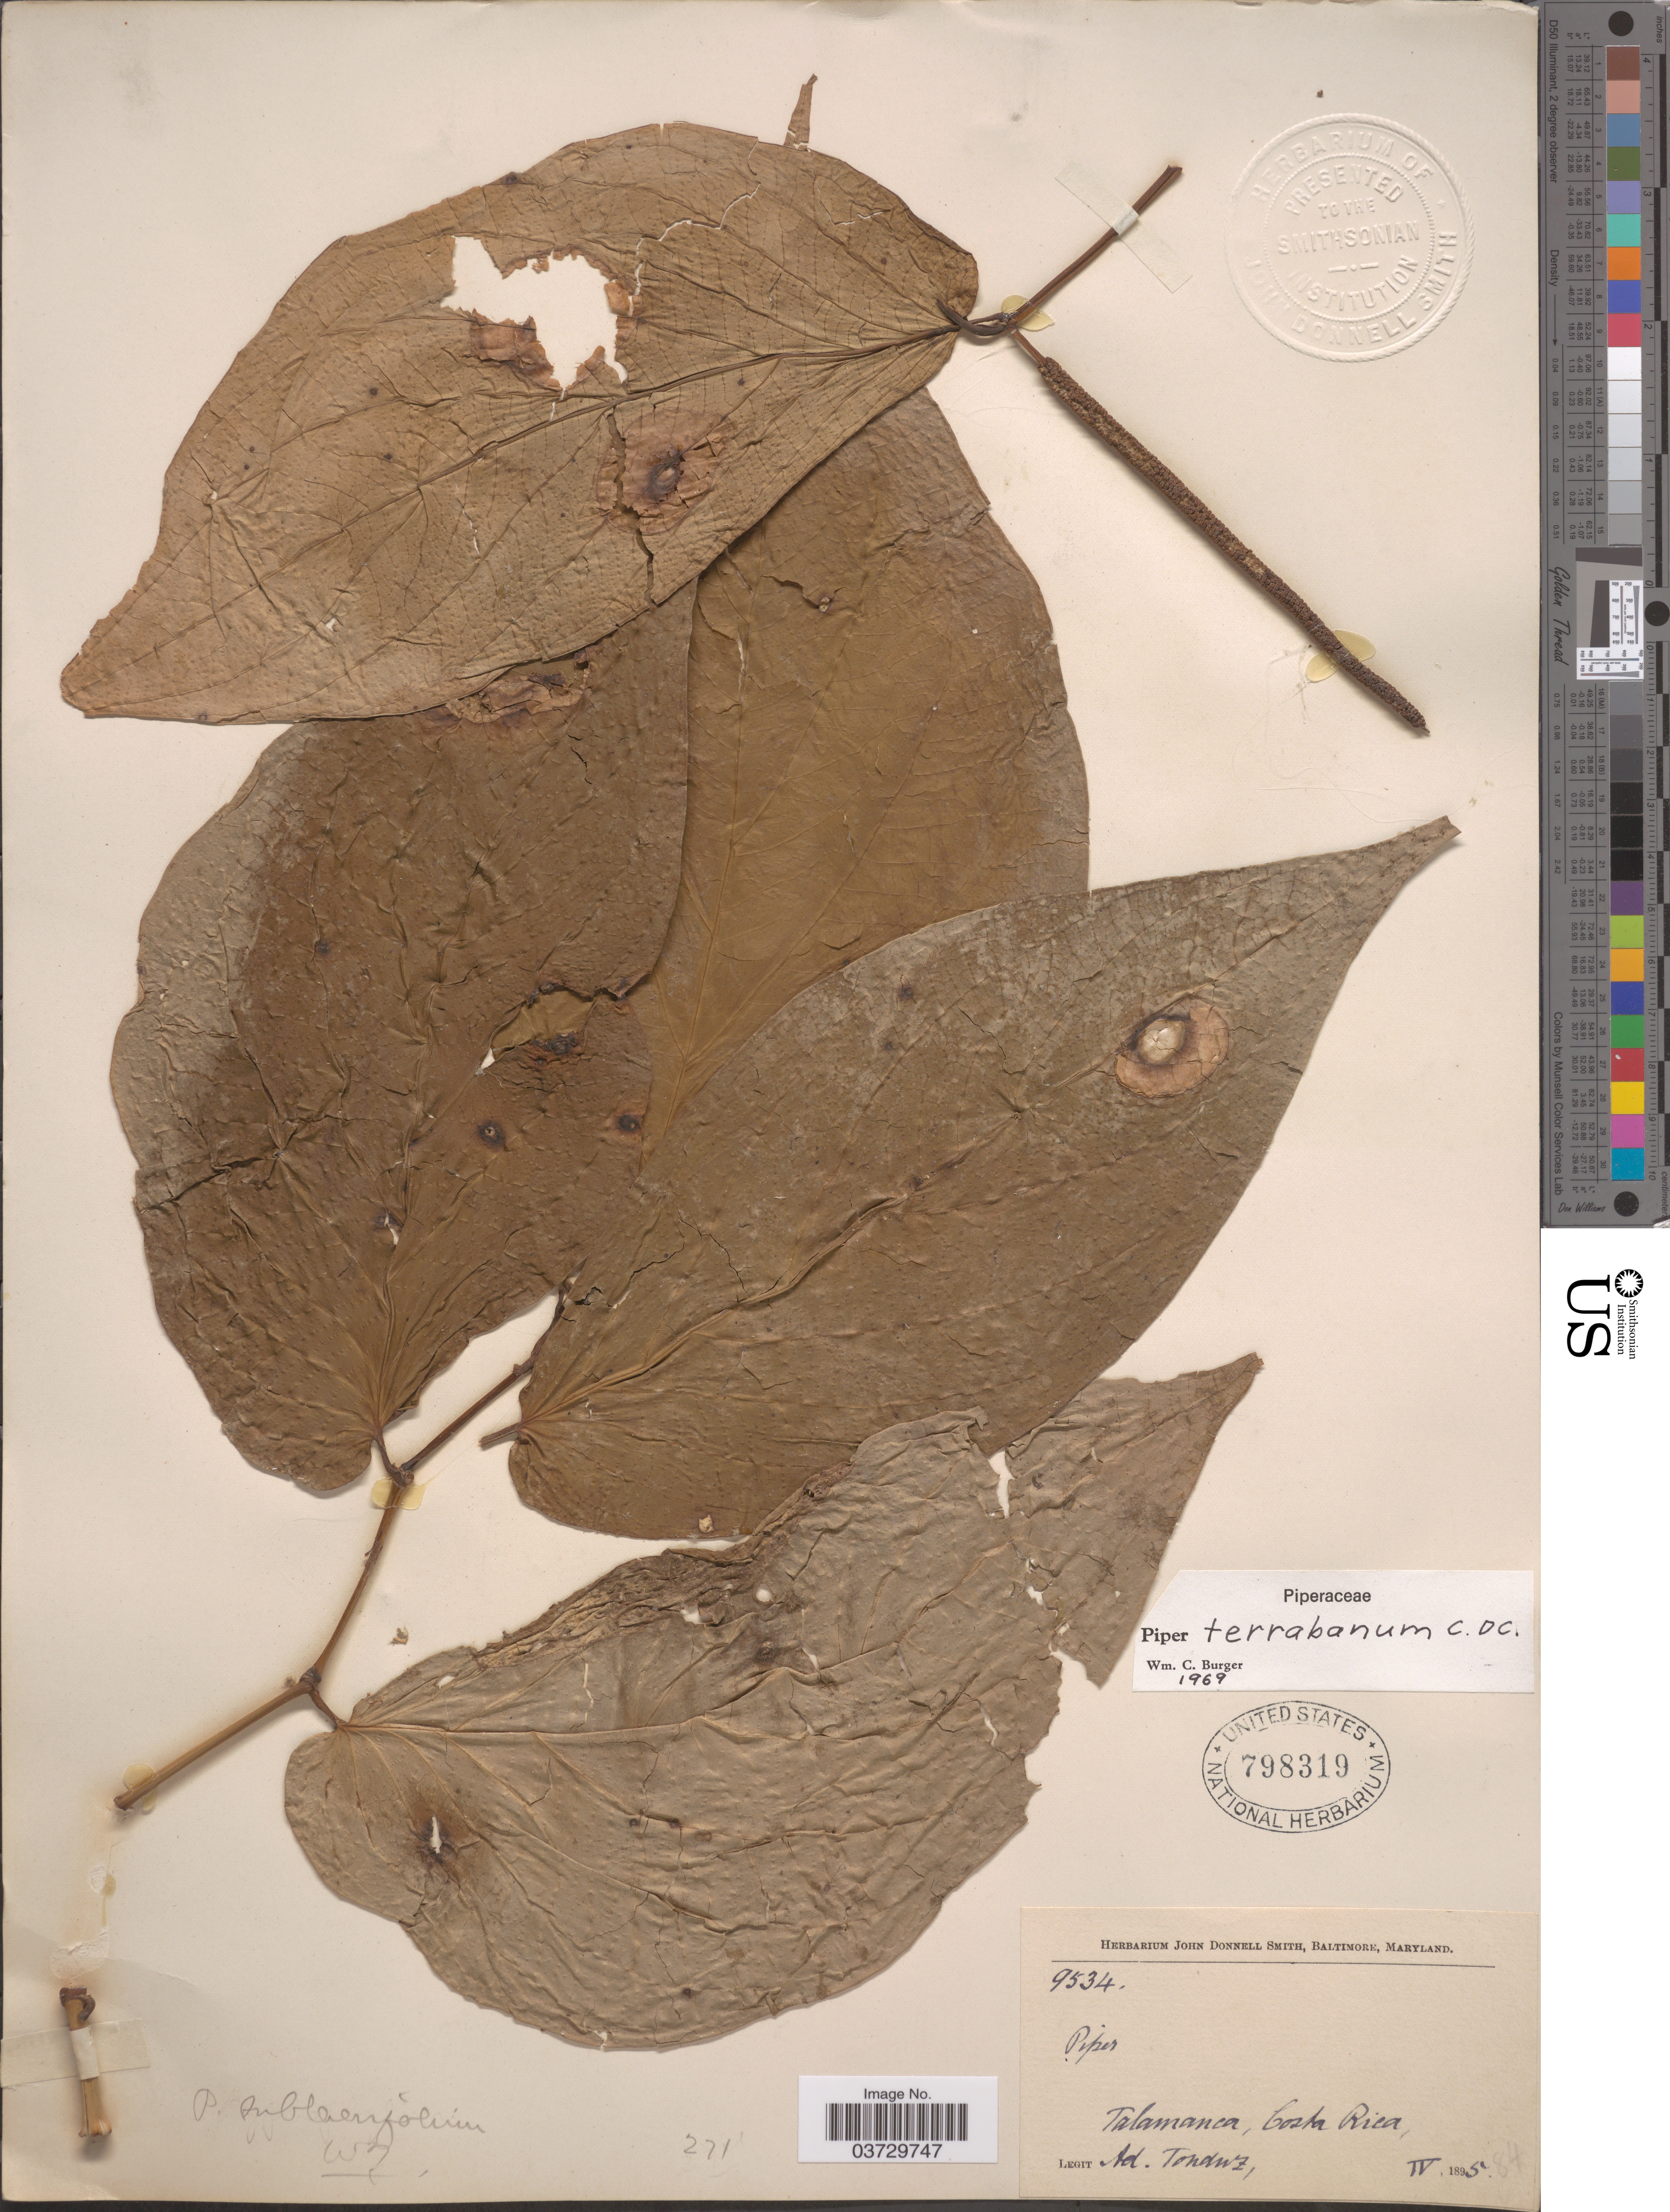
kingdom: Plantae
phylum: Tracheophyta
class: Magnoliopsida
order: Piperales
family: Piperaceae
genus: Piper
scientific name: Piper terrabanum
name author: C. DC.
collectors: A. Tonduz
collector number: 9534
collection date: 1895-04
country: Costa Rica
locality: Talamanca.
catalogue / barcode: US 798319